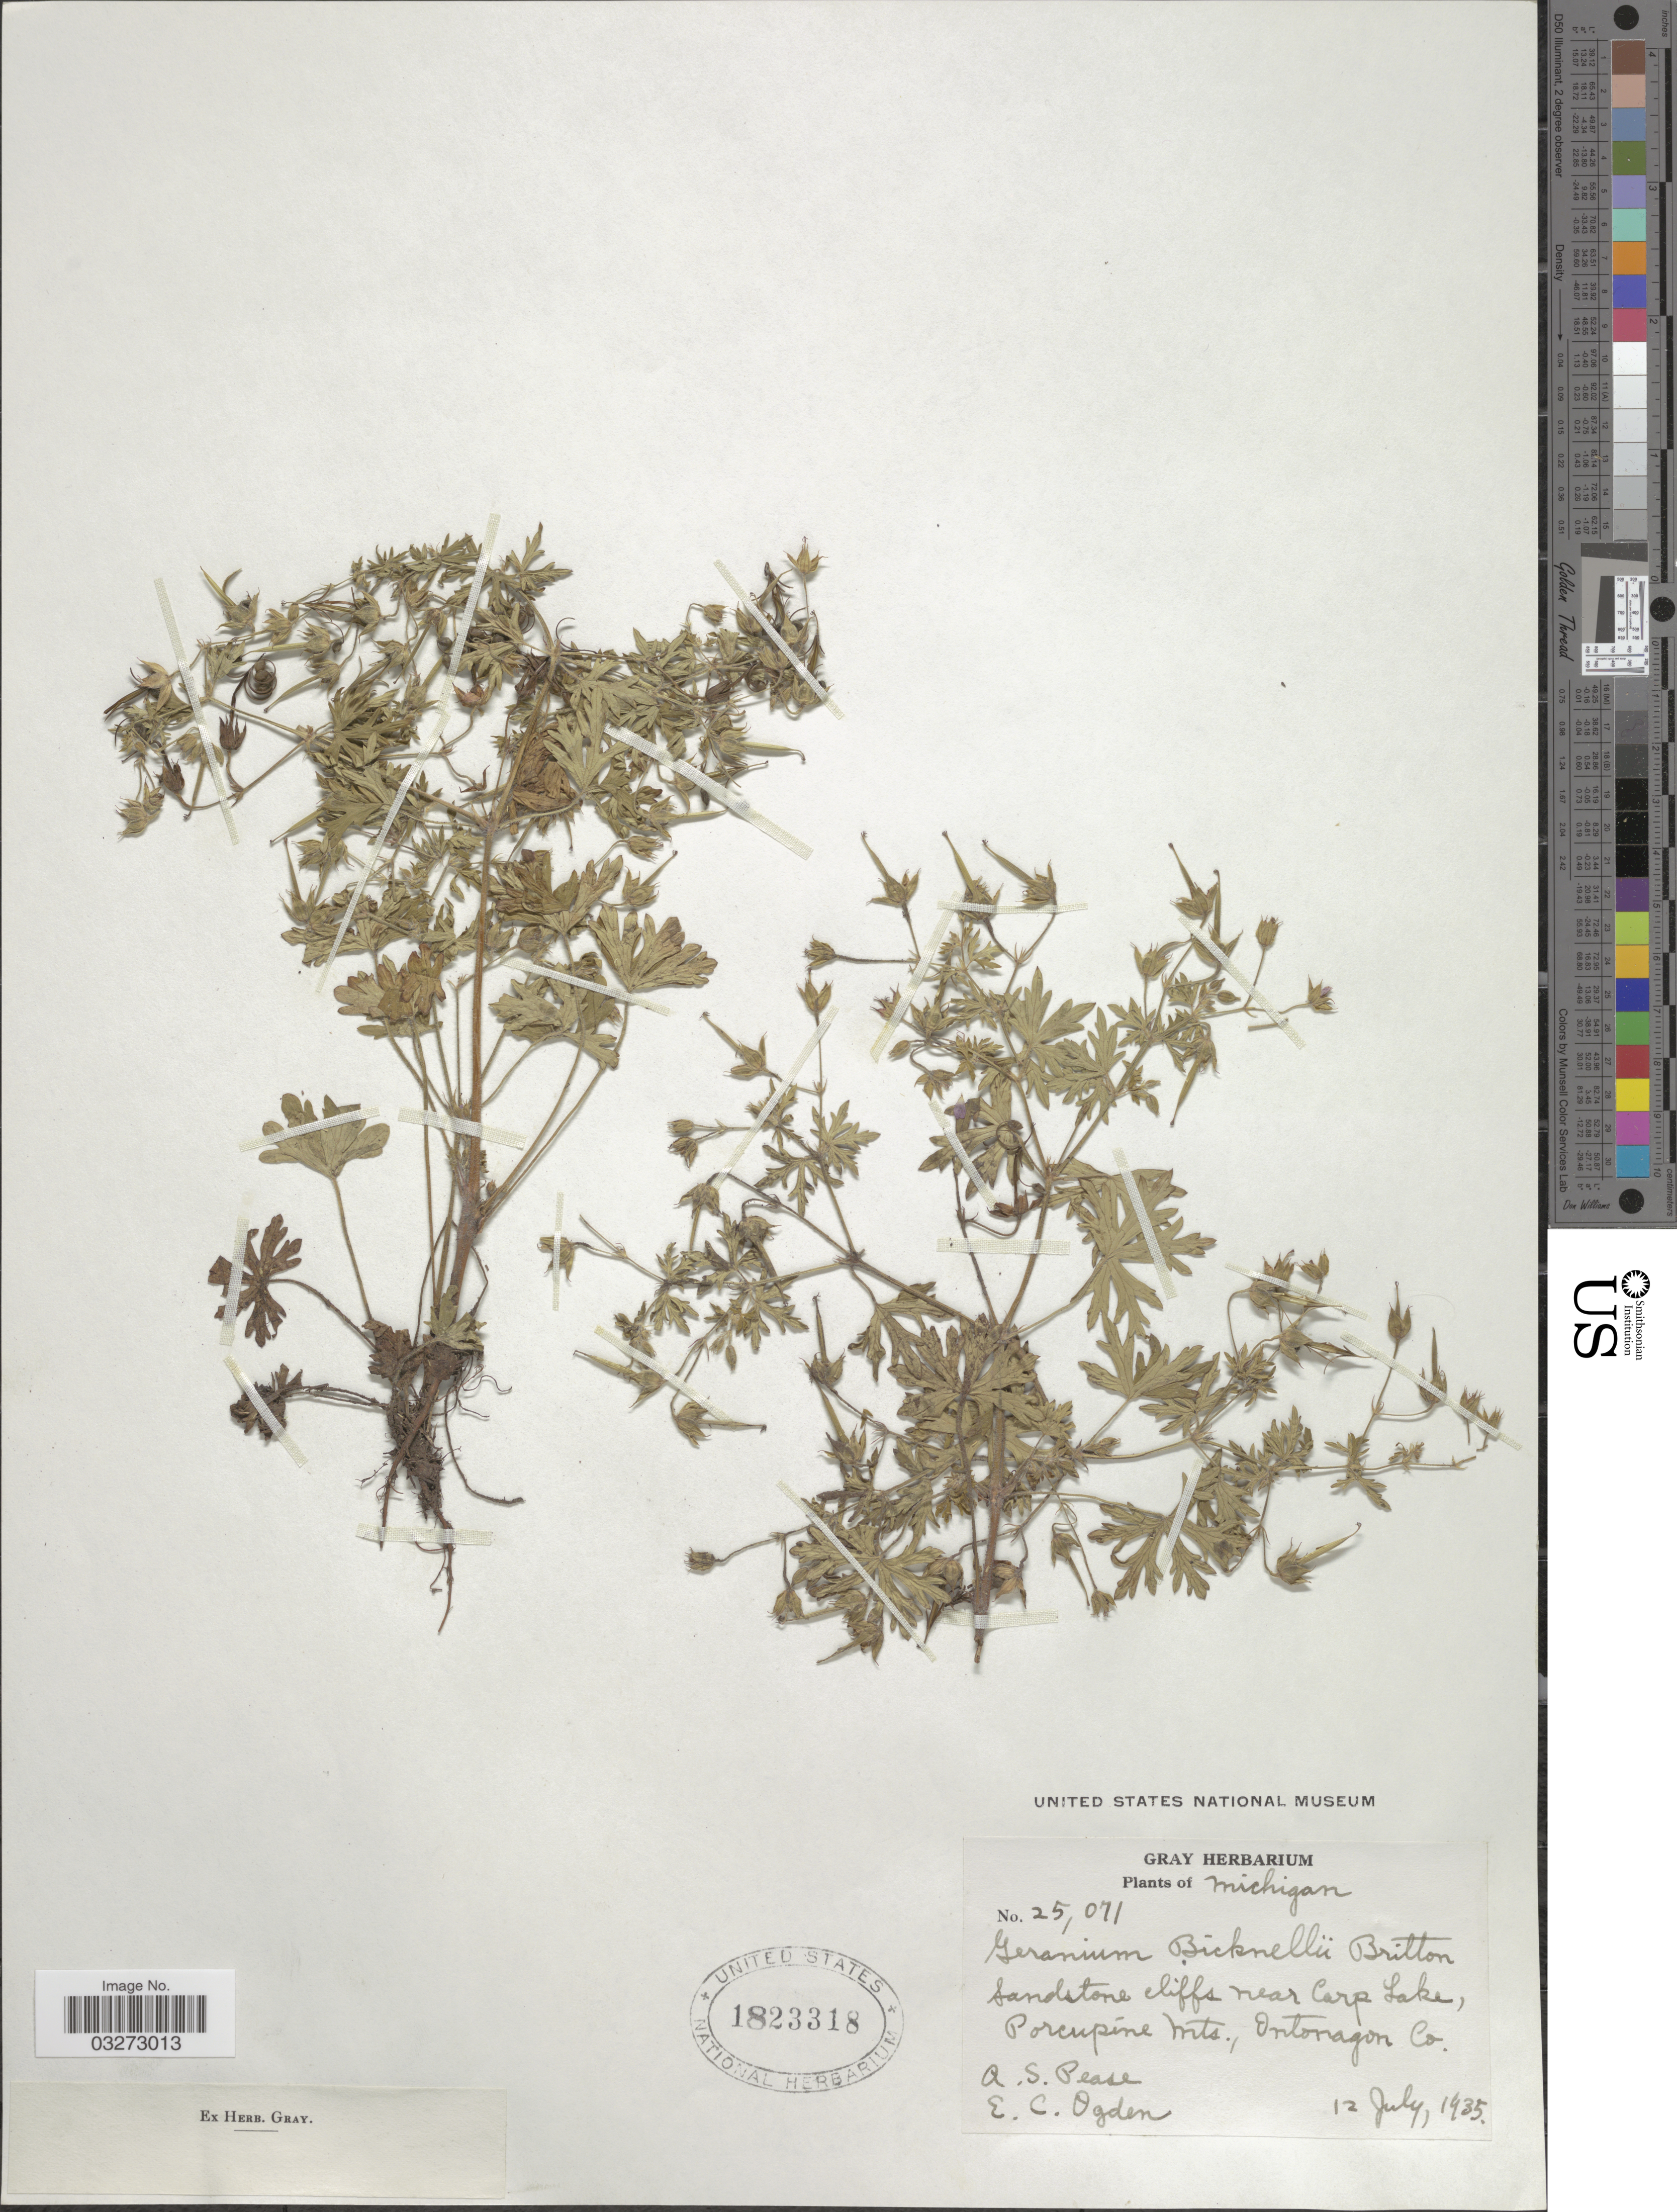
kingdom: Plantae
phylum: Tracheophyta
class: Magnoliopsida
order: Geraniales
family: Geraniaceae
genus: Geranium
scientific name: Geranium bicknellii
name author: Britton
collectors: A. S. Pease & E. Ogden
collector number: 25071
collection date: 1935-07-12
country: United States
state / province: Michigan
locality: Sandstone cliffs near Carp Lake, Porcupine Mts., Ontonagon Co.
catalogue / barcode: US 1823318